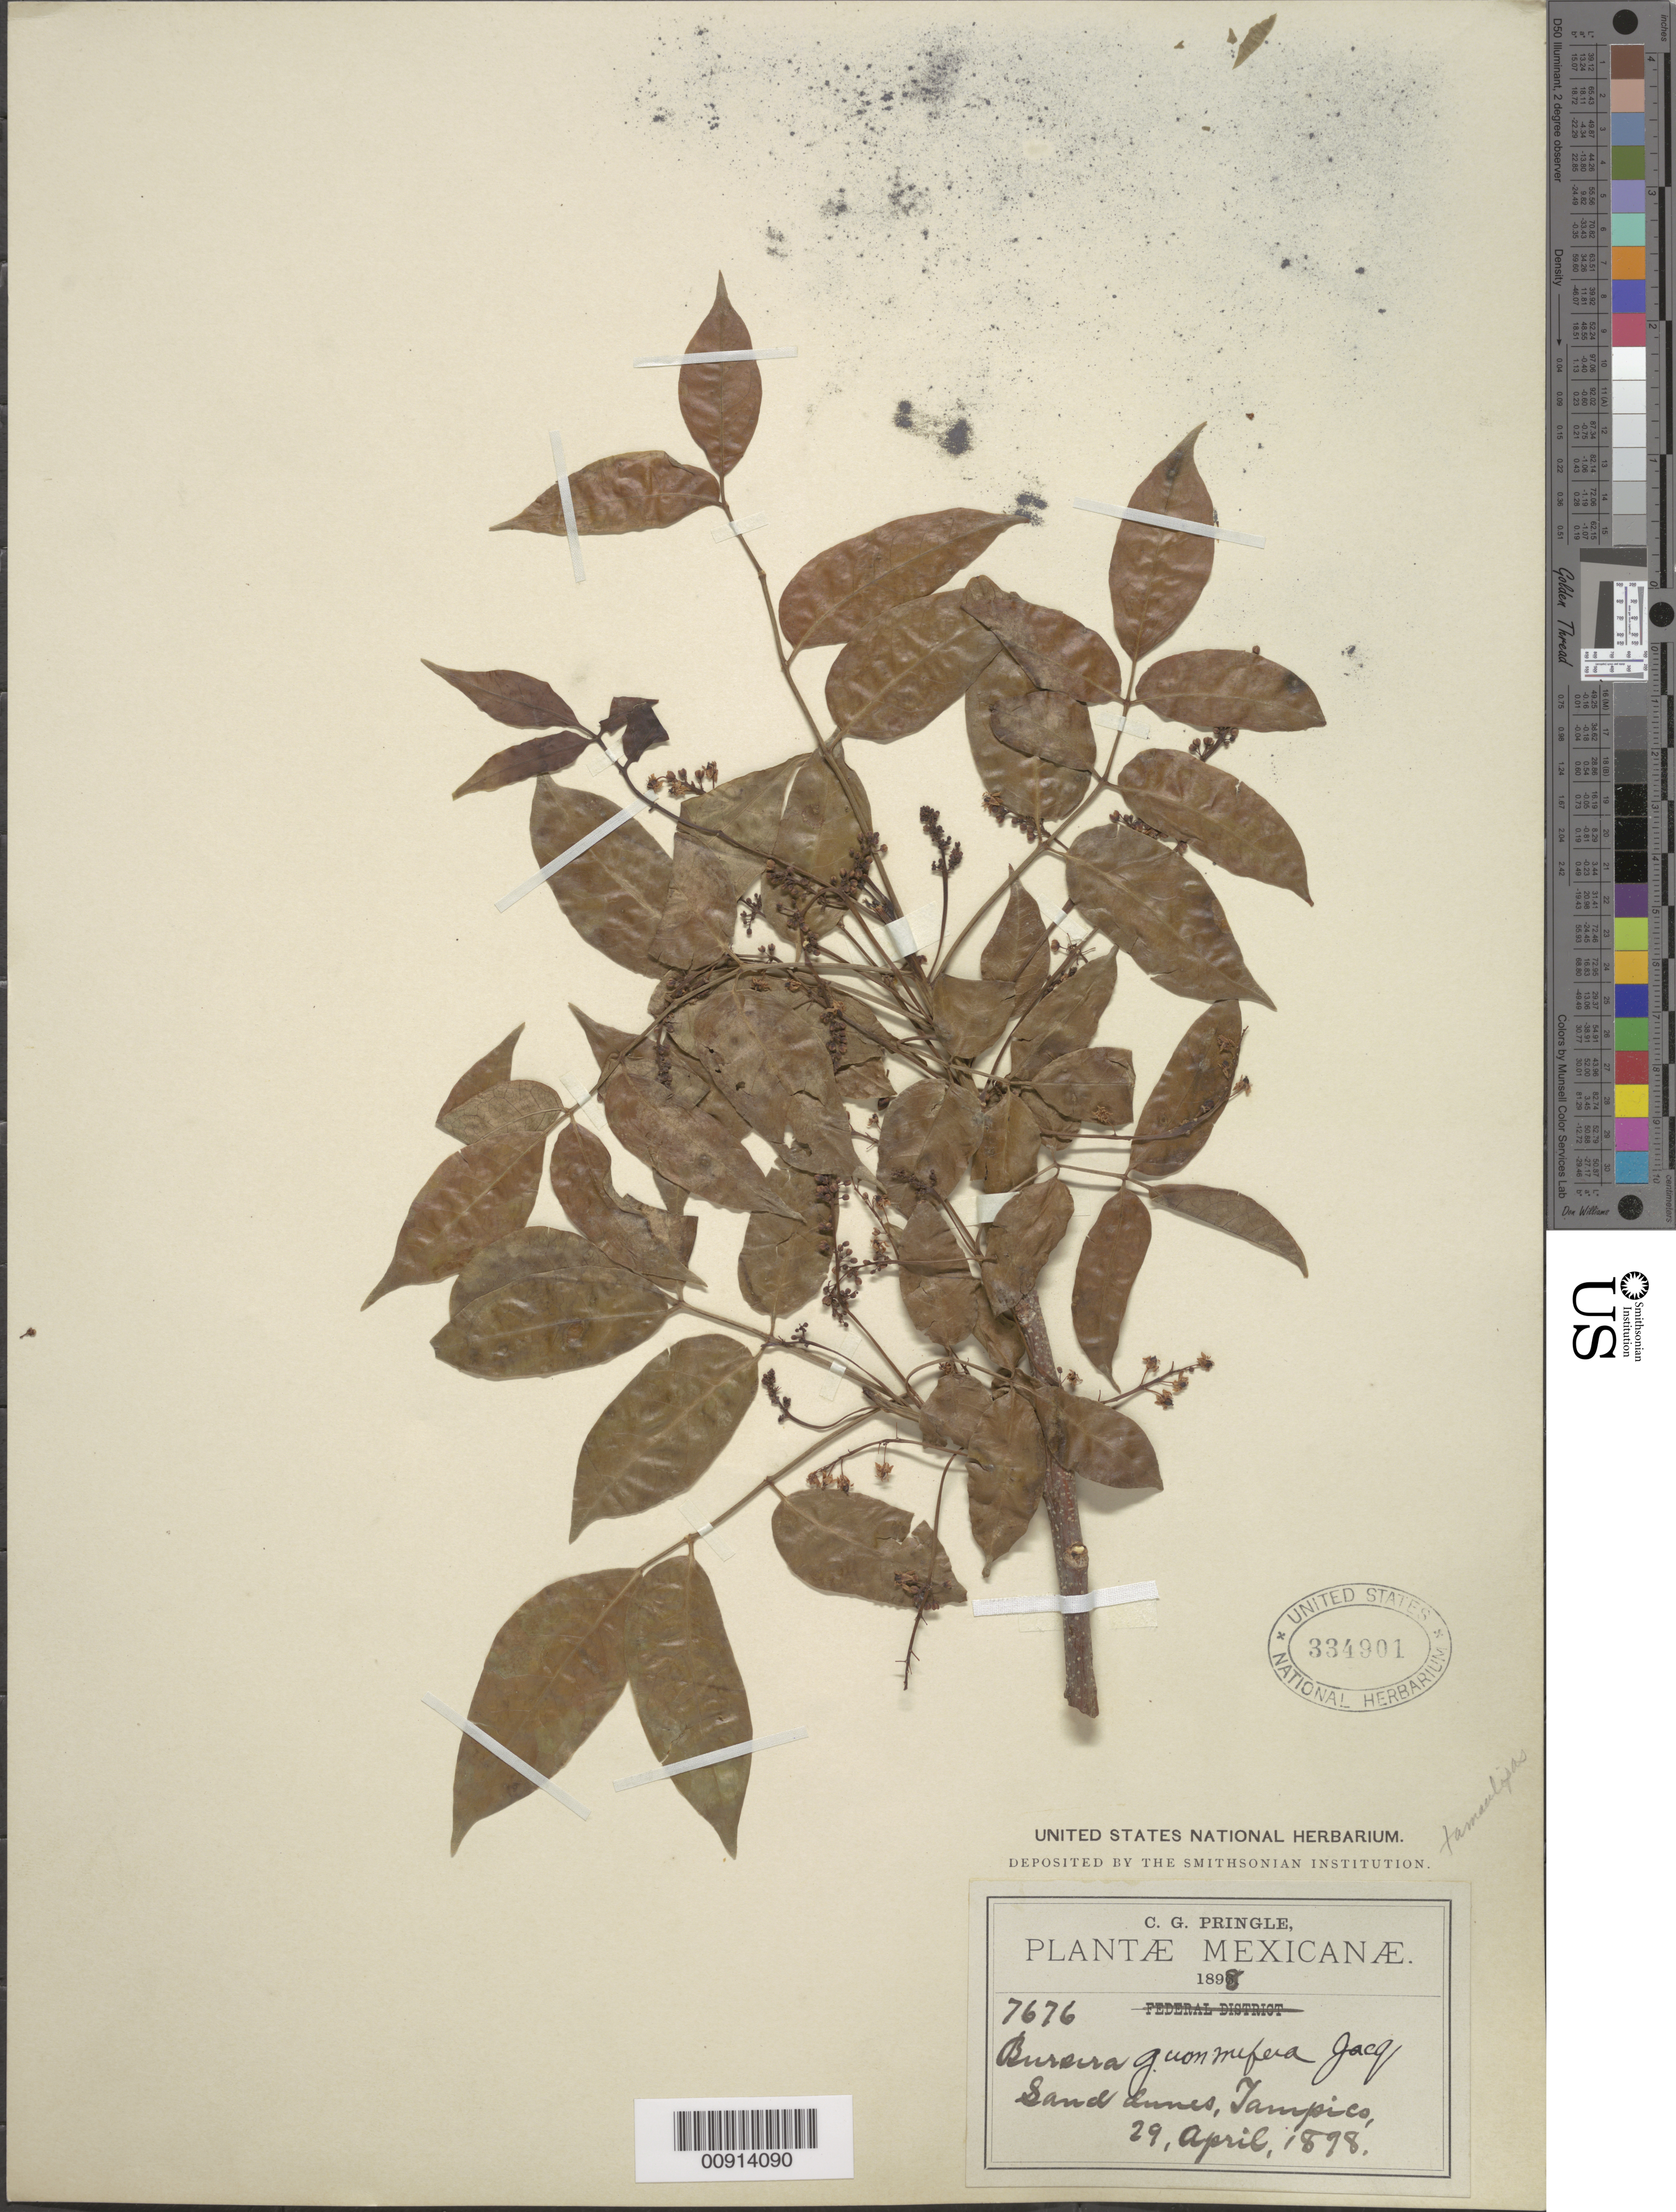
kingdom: Plantae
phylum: Tracheophyta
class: Magnoliopsida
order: Sapindales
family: Burseraceae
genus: Bursera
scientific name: Bursera simaruba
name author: (L.) Sarg.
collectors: C. G. Pringle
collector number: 7676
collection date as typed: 29 Apr 1898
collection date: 1898-04-29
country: Mexico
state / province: Tamaulipas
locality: Tampico, Tamaulipas.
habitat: Sand dunes.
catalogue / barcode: US 334901